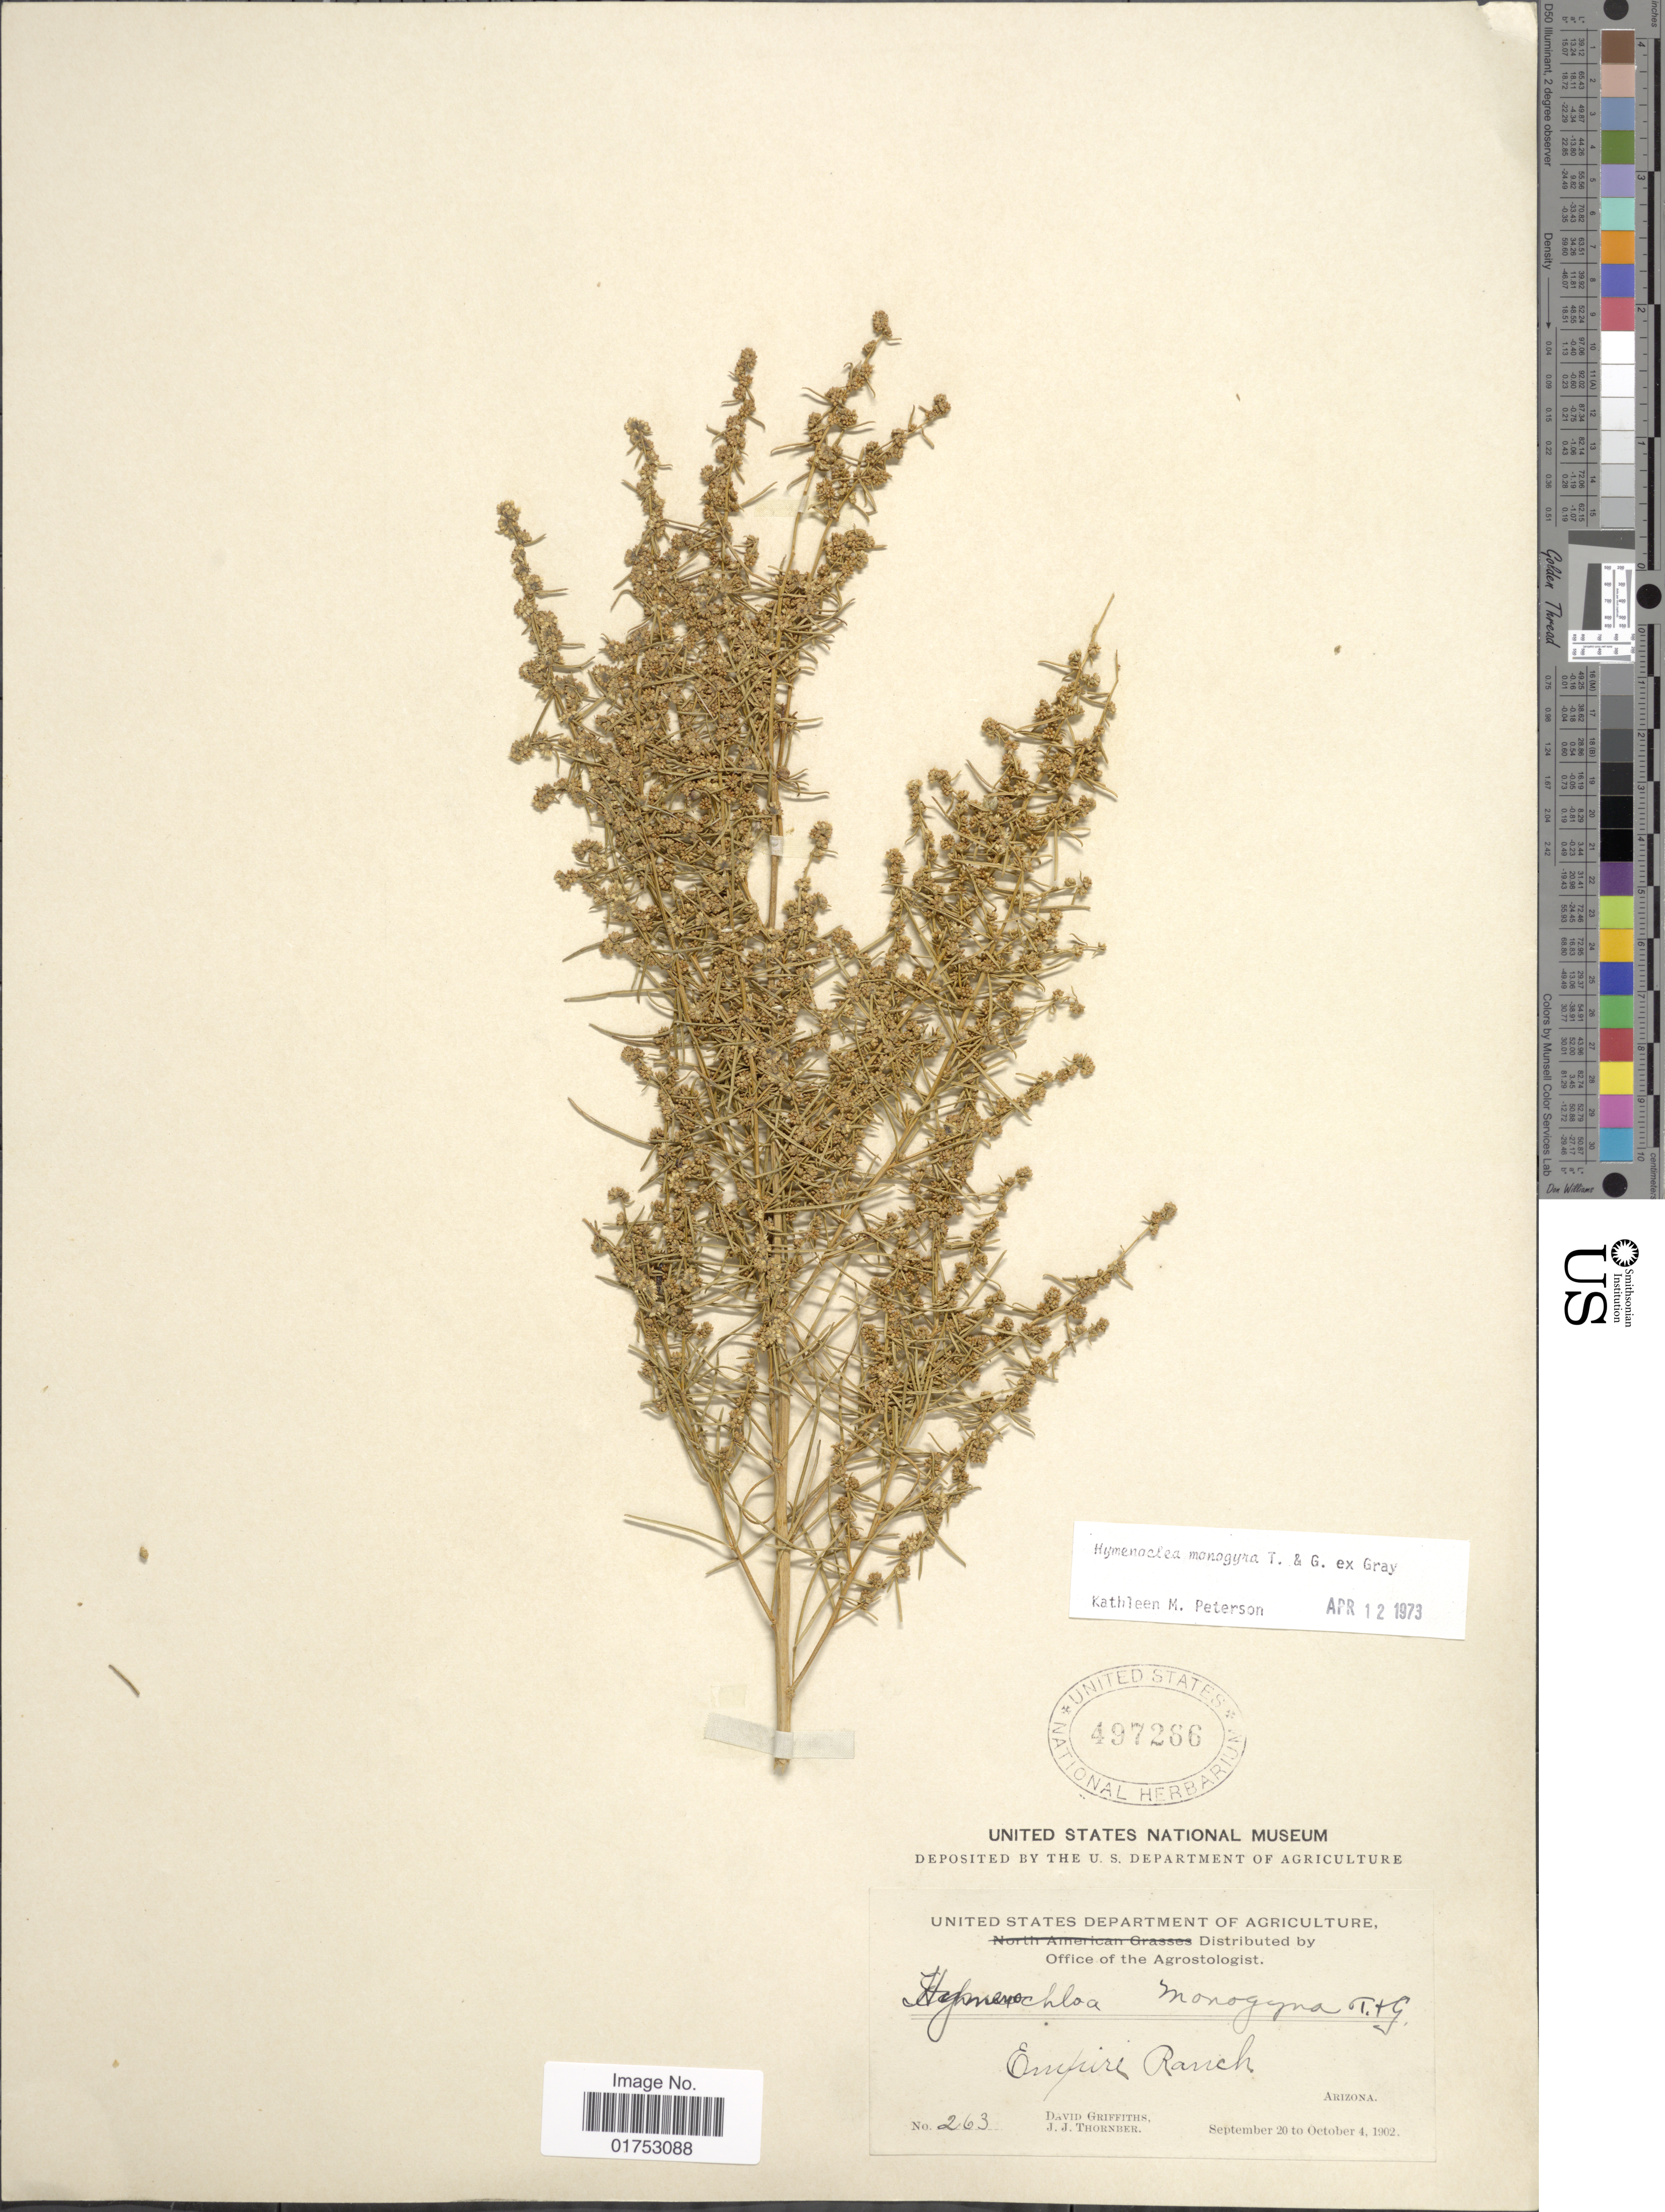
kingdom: Plantae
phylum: Tracheophyta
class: Magnoliopsida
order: Asterales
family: Asteraceae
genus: Hymenoclea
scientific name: Hymenoclea monogyra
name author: Torr. & A. Gray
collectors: D. Griffiths & J. Thornber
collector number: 263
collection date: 1902-09-20/1902-10-04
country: United States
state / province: Arizona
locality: Empire Ranch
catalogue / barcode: US 497266